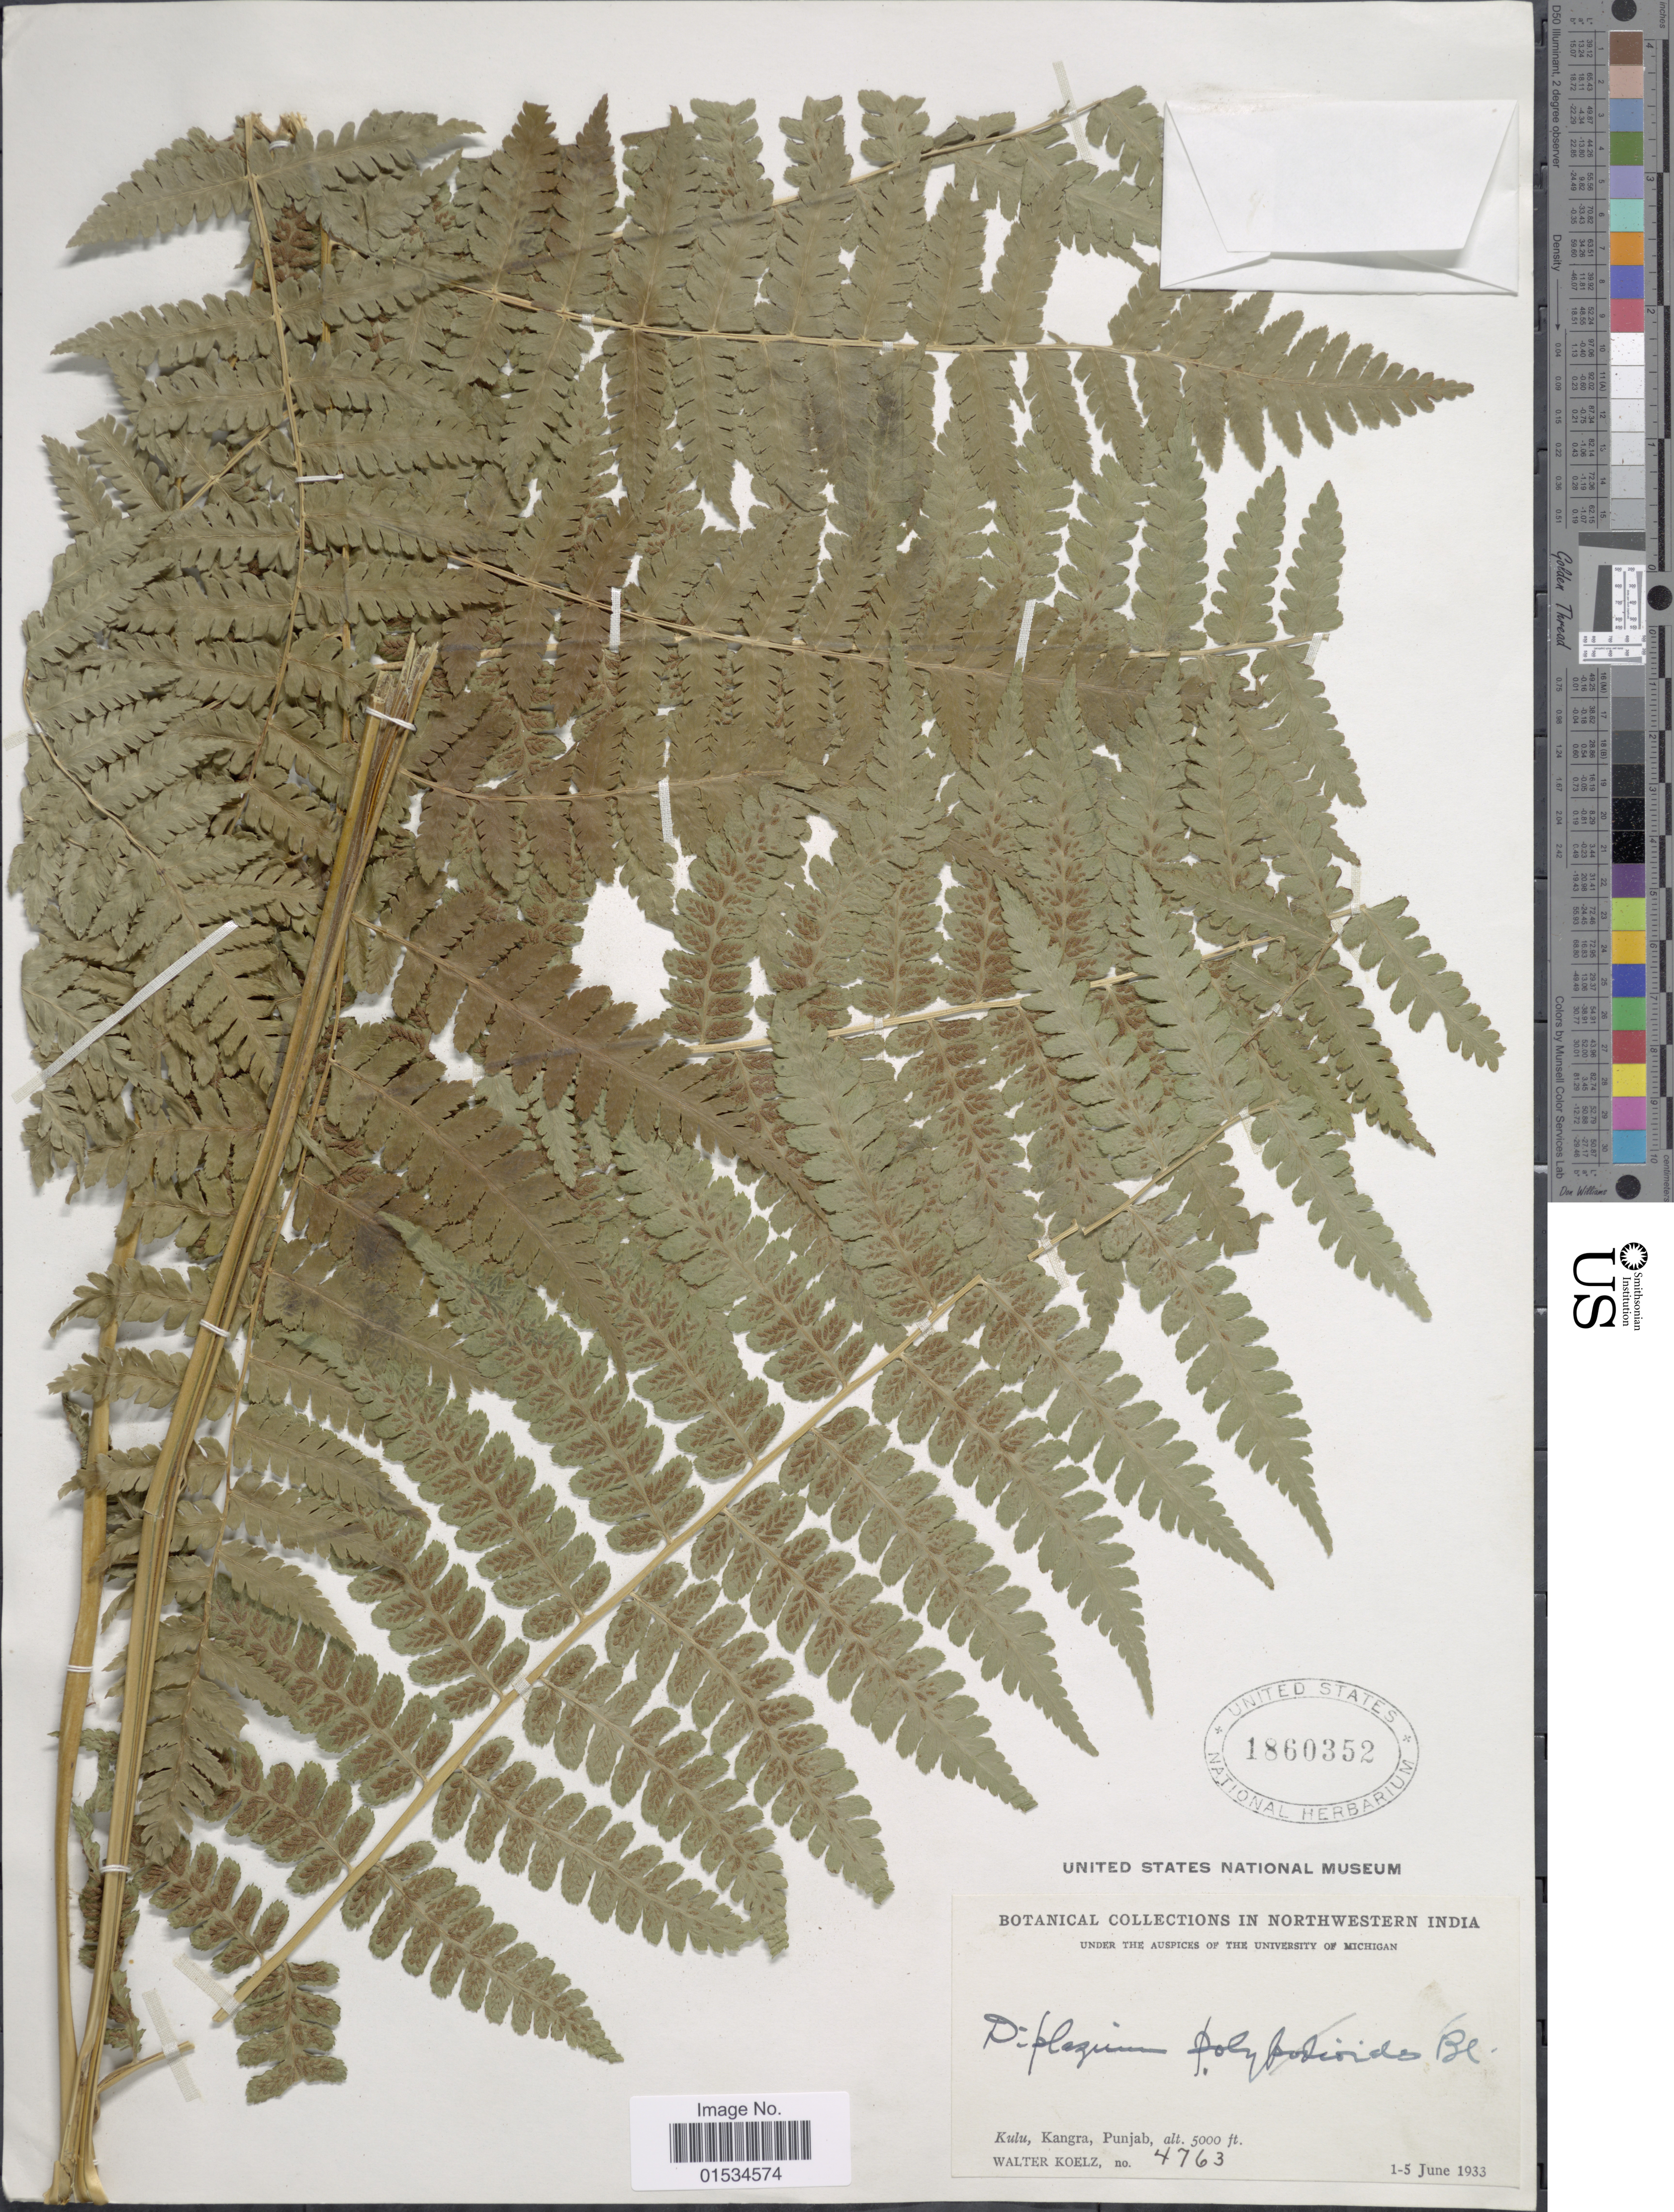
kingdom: Plantae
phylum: Tracheophyta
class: Polypodiopsida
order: Polypodiales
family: Athyriaceae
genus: Diplazium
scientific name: Diplazium sp.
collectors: W. N. Koelz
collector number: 4763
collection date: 1933-06-01/1933-06-05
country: India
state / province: Himachal Pradesh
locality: Kulu, Kangra, Northwestern India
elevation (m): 1524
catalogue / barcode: US 1860352